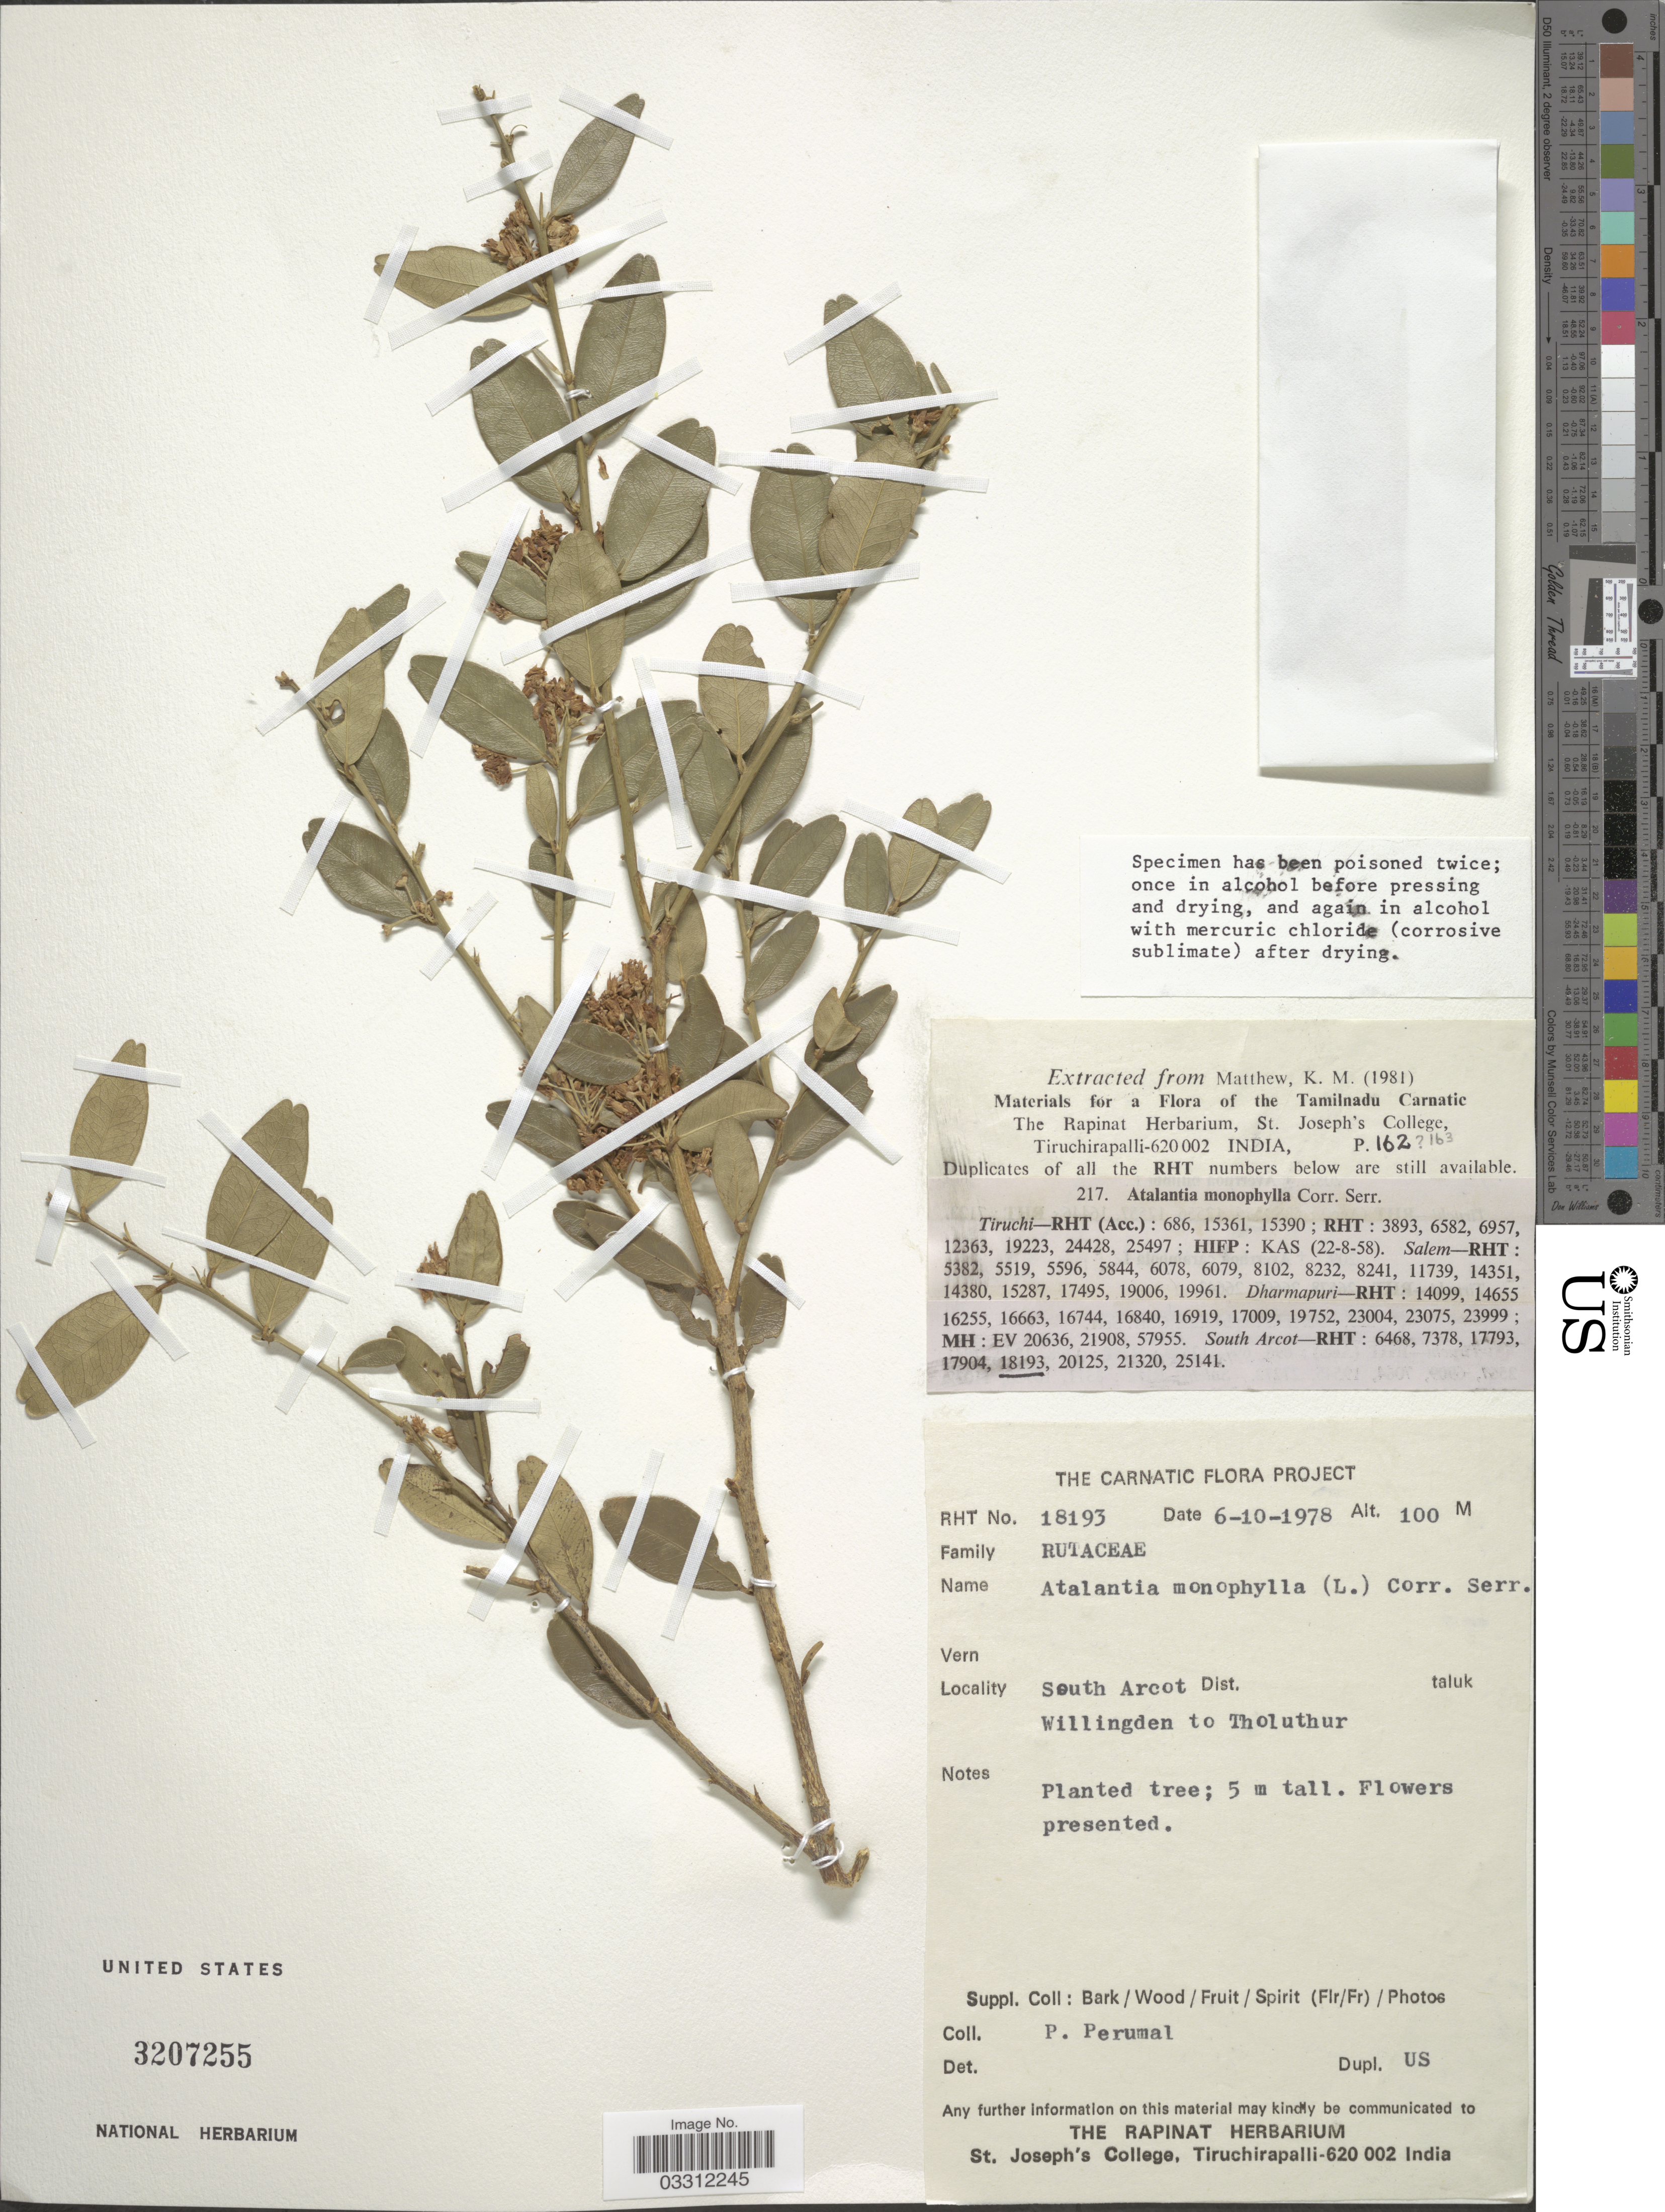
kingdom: Plantae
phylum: Tracheophyta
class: Magnoliopsida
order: Sapindales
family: Rutaceae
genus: Atalantia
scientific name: Atalantia monophylla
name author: (L.) DC.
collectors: P. Perumal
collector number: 18193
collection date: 1978-10-06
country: India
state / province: Tamil Nadu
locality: Tamilnadu Carnatic, South Arcot Dist., taluk, Willingden to Tholuthur.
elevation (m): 100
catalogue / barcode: US 3207255